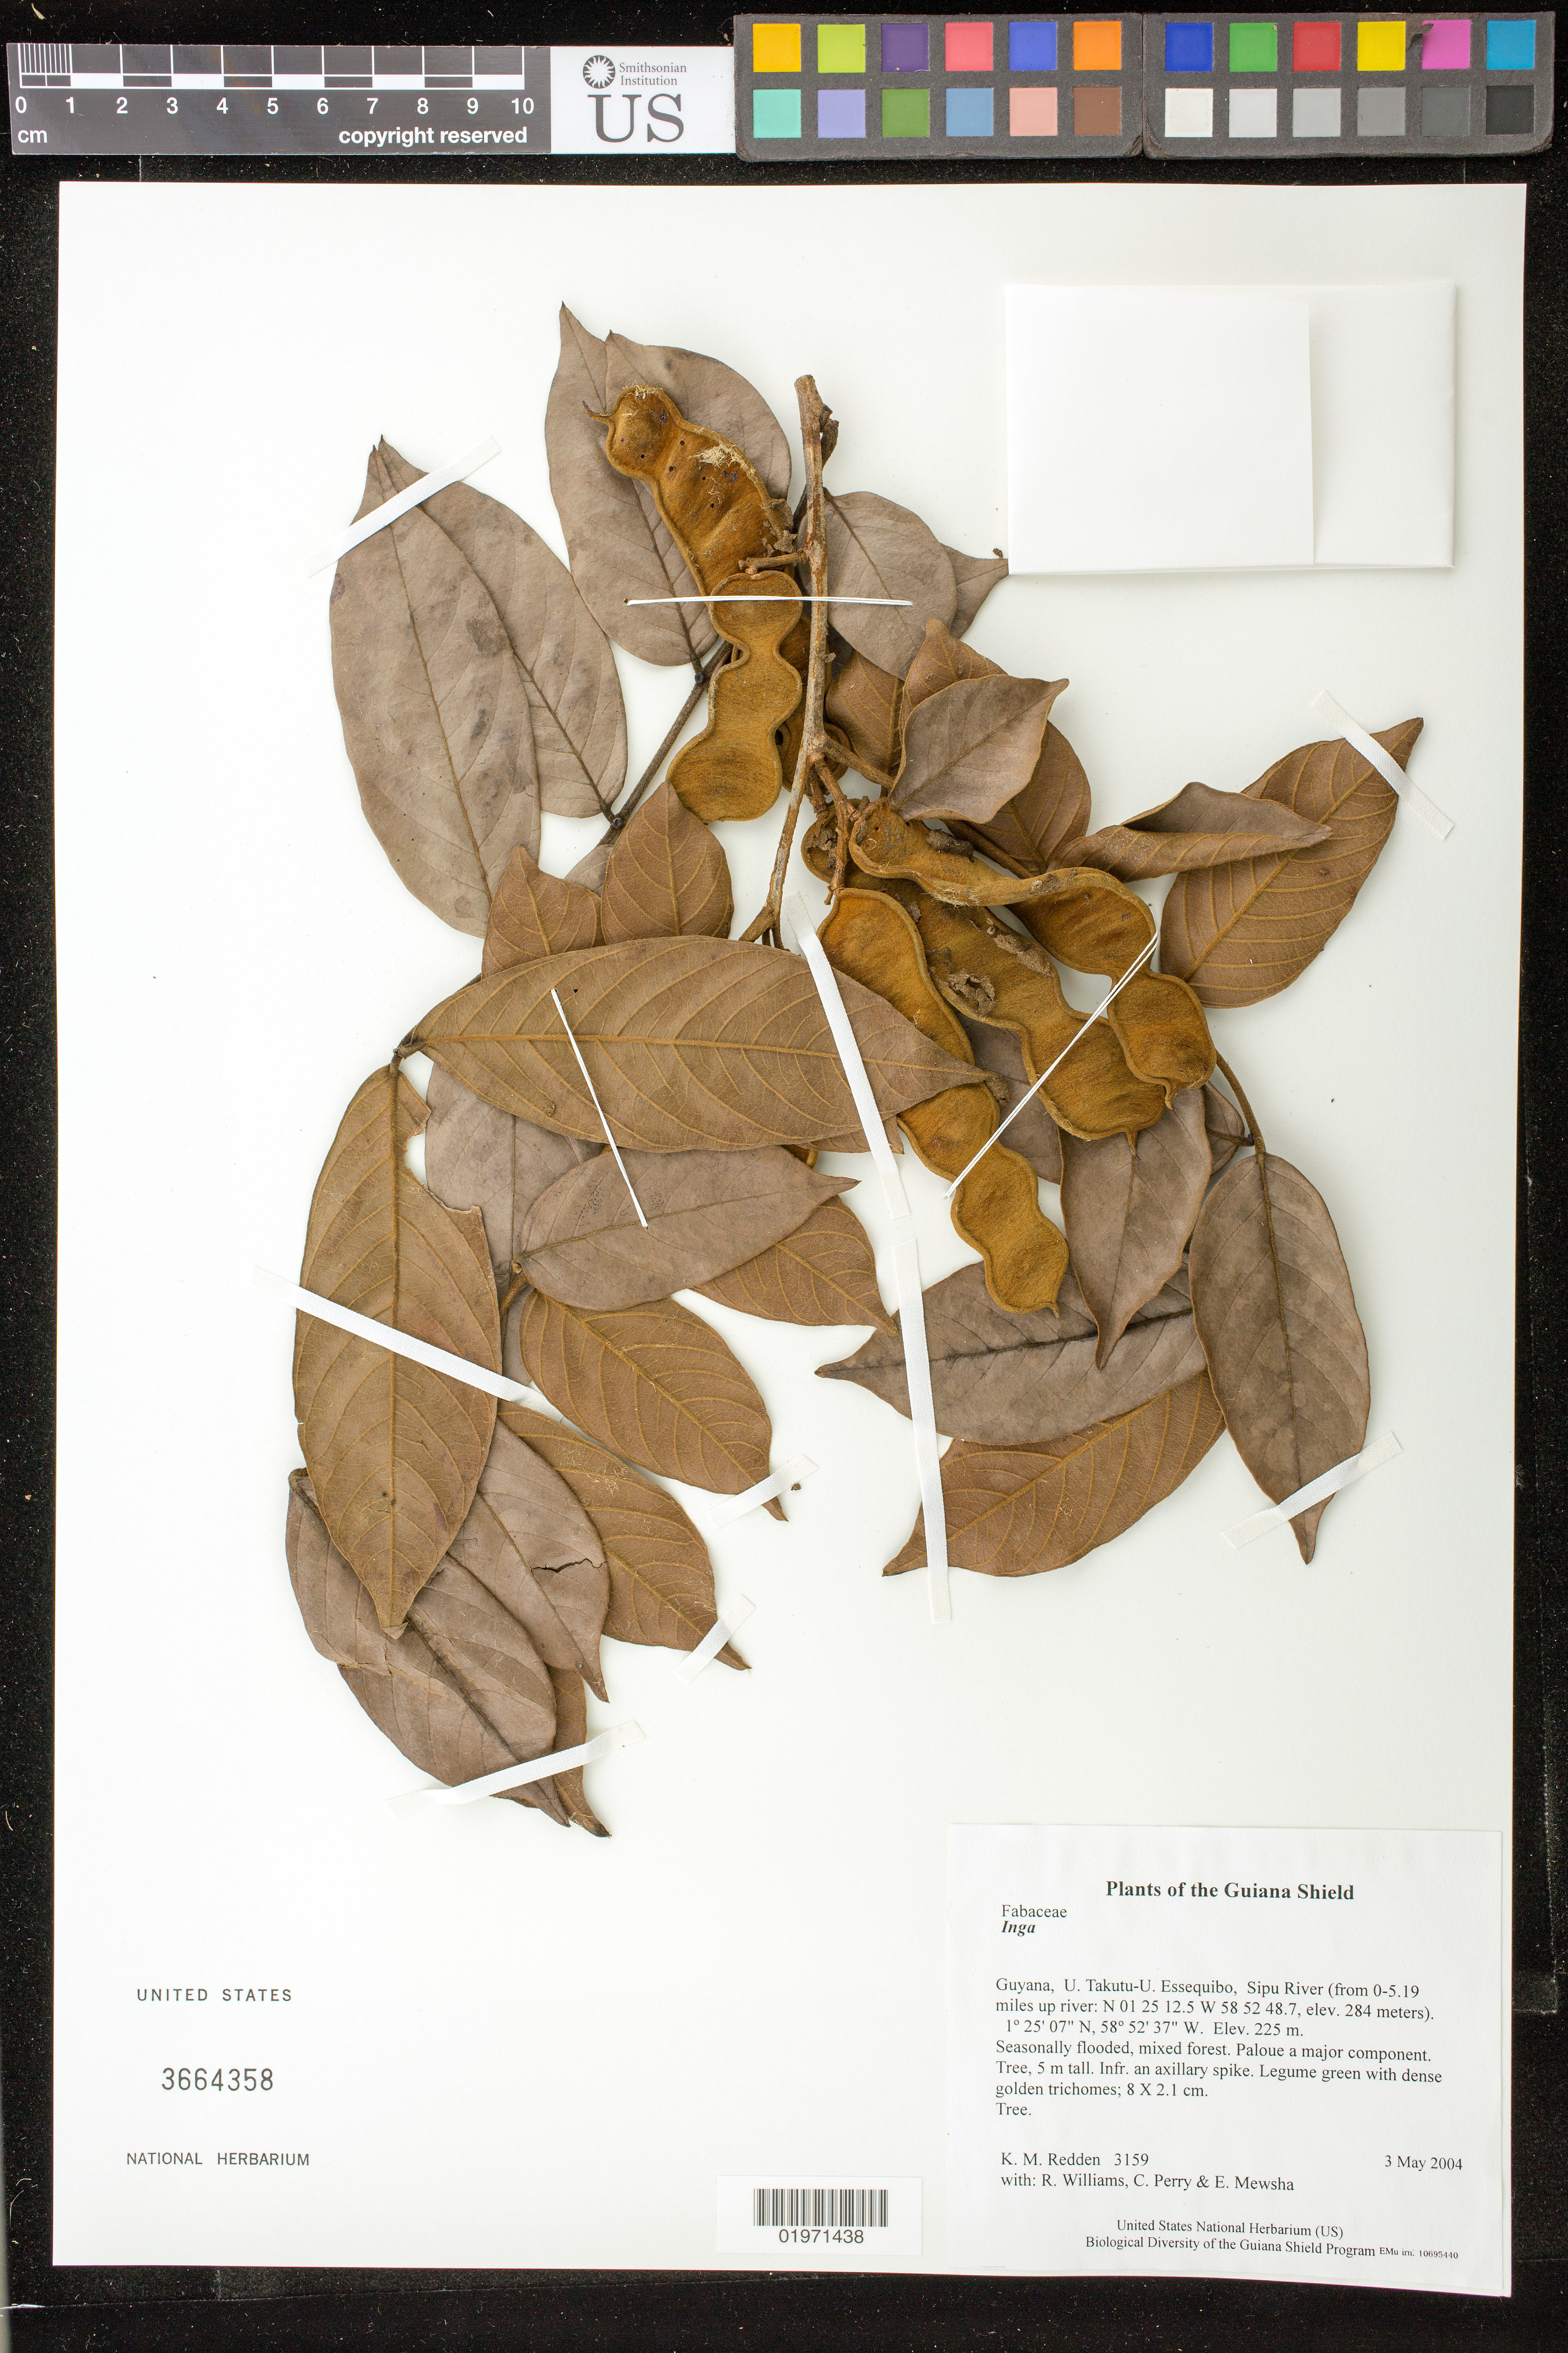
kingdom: Plantae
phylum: Tracheophyta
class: Magnoliopsida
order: Fabales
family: Fabaceae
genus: Inga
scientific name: Inga sp.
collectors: K. M. Redden, R. Williams, C. Perry & E. Mewsha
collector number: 3159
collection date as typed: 3 May 2004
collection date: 2004-05-03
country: Guyana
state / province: U. Takutu-U. Essequibo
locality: Sipu River (from 0-5.19 miles up river: N 01 25 12.5 W 58 52 48.7, elev. 284 meters)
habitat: Seasonally flooded, mixed forest. Paloue a major component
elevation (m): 225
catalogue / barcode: US 3664358